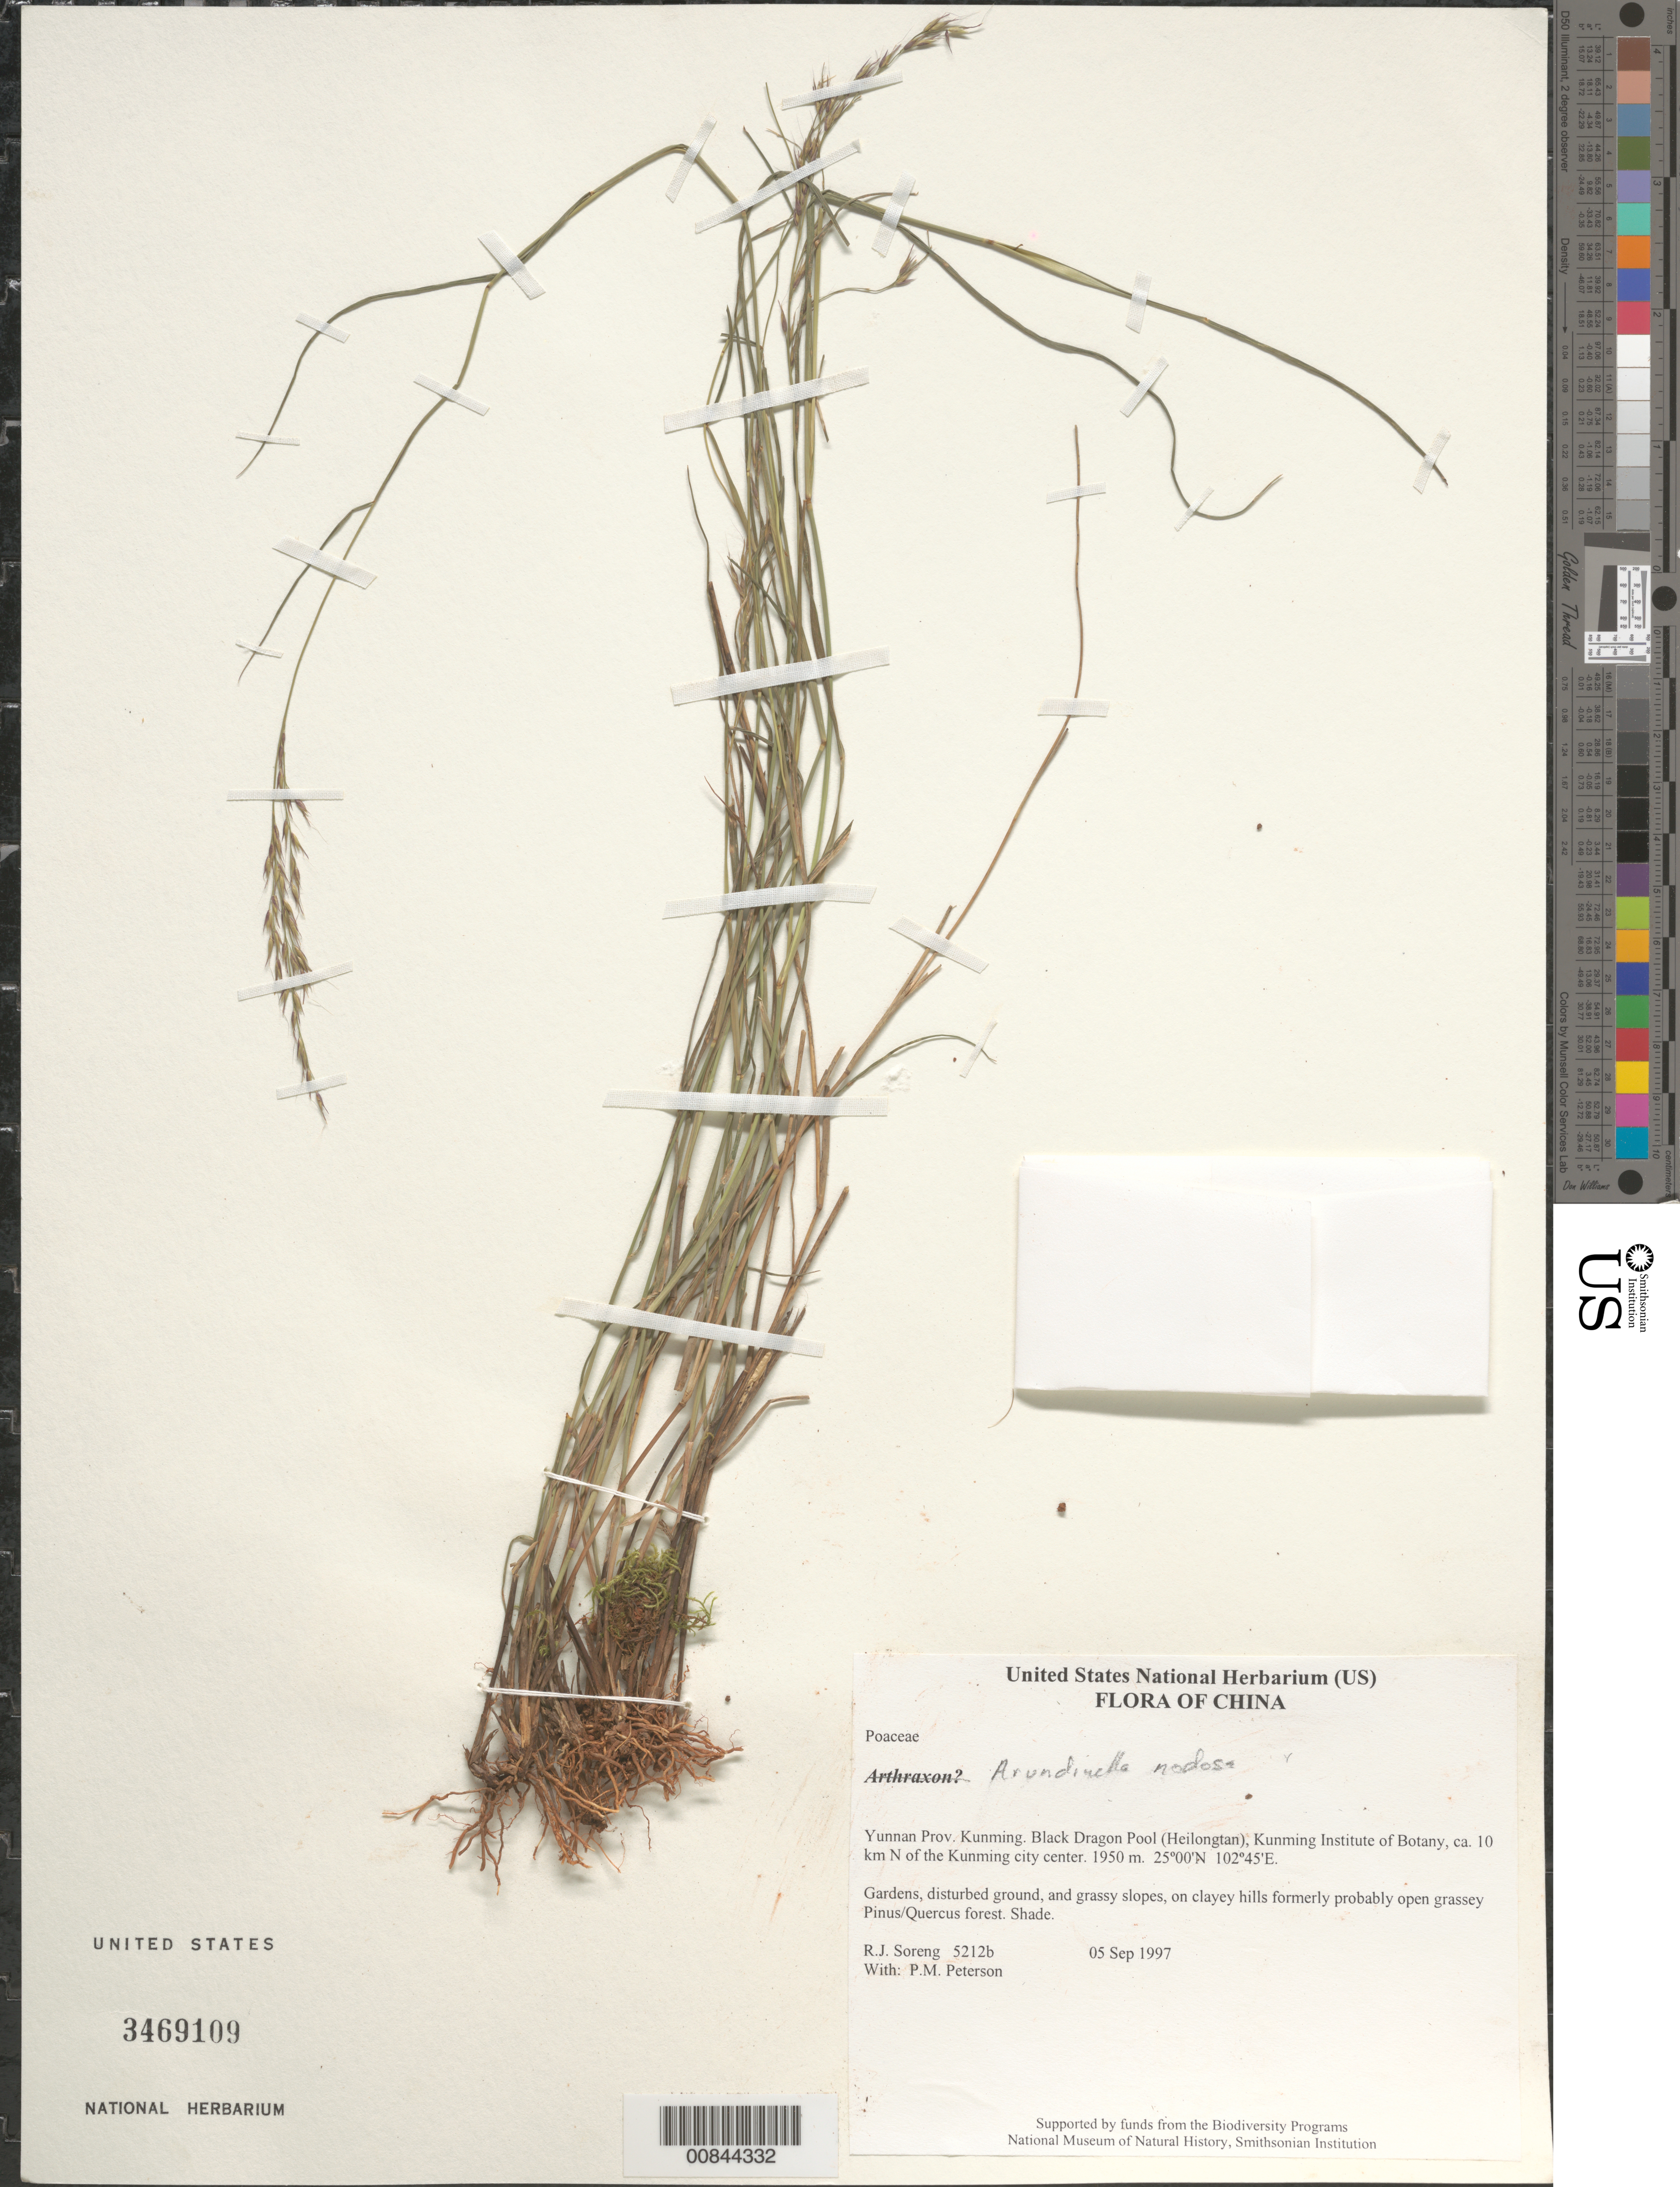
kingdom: Plantae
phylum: Tracheophyta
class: Liliopsida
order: Poales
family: Poaceae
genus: Arundinella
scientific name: Arundinella nodosa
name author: B.S. Sun & Z.H. Hu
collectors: R. J. Soreng & P. M. Peterson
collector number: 5212b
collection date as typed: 05 Sep 1997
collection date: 1997-09-05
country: China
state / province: Yunnan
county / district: Kunming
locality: Black Dragon Pool (Heilongtan), Kunming Institute of Botany, ca. 10 km N of the Kunming city center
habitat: Gardens, disturbed ground, and grassy slopes, on clayey hills formerly probably open grassey Pinus/Quercus forest.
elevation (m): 1950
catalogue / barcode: US 3469109